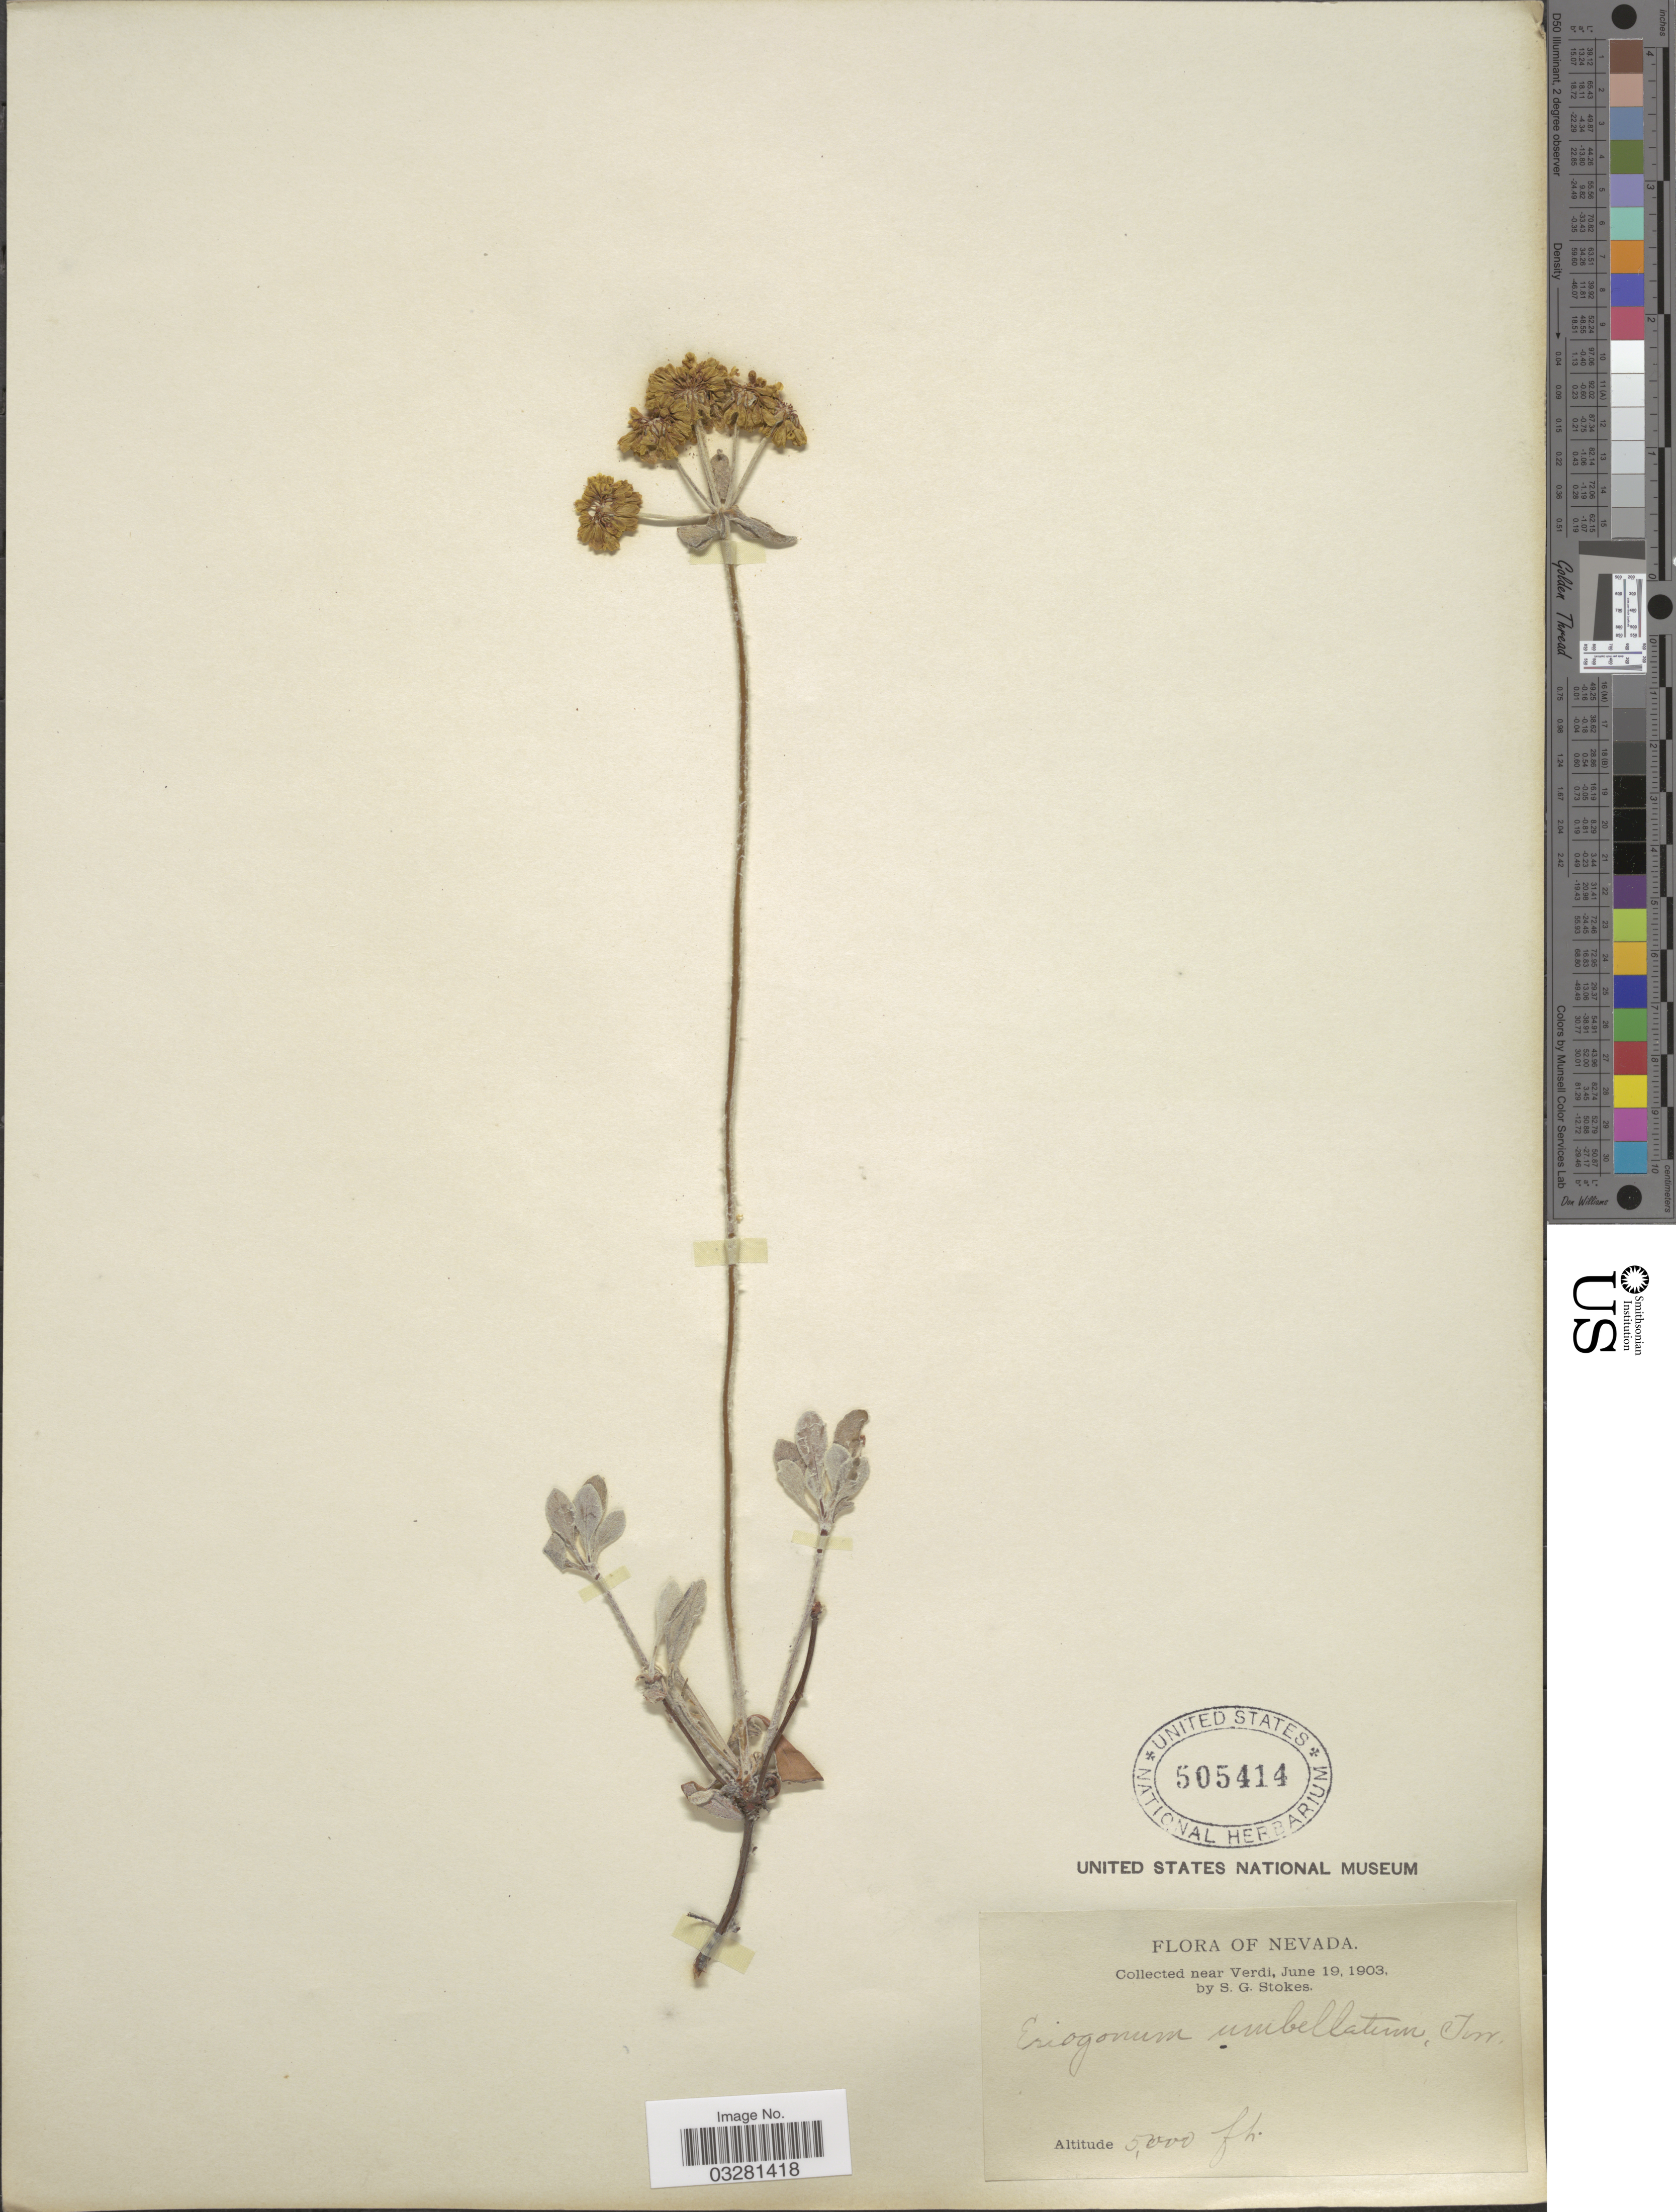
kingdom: Plantae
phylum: Tracheophyta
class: Magnoliopsida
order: Caryophyllales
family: Polygonaceae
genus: Eriogonum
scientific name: Eriogonum umbellatum var. umbellatum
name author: Torr.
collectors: S. G. Stokes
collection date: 1903-06-19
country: United States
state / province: Nevada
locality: Near Verdi.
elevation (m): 1524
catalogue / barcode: US 505414